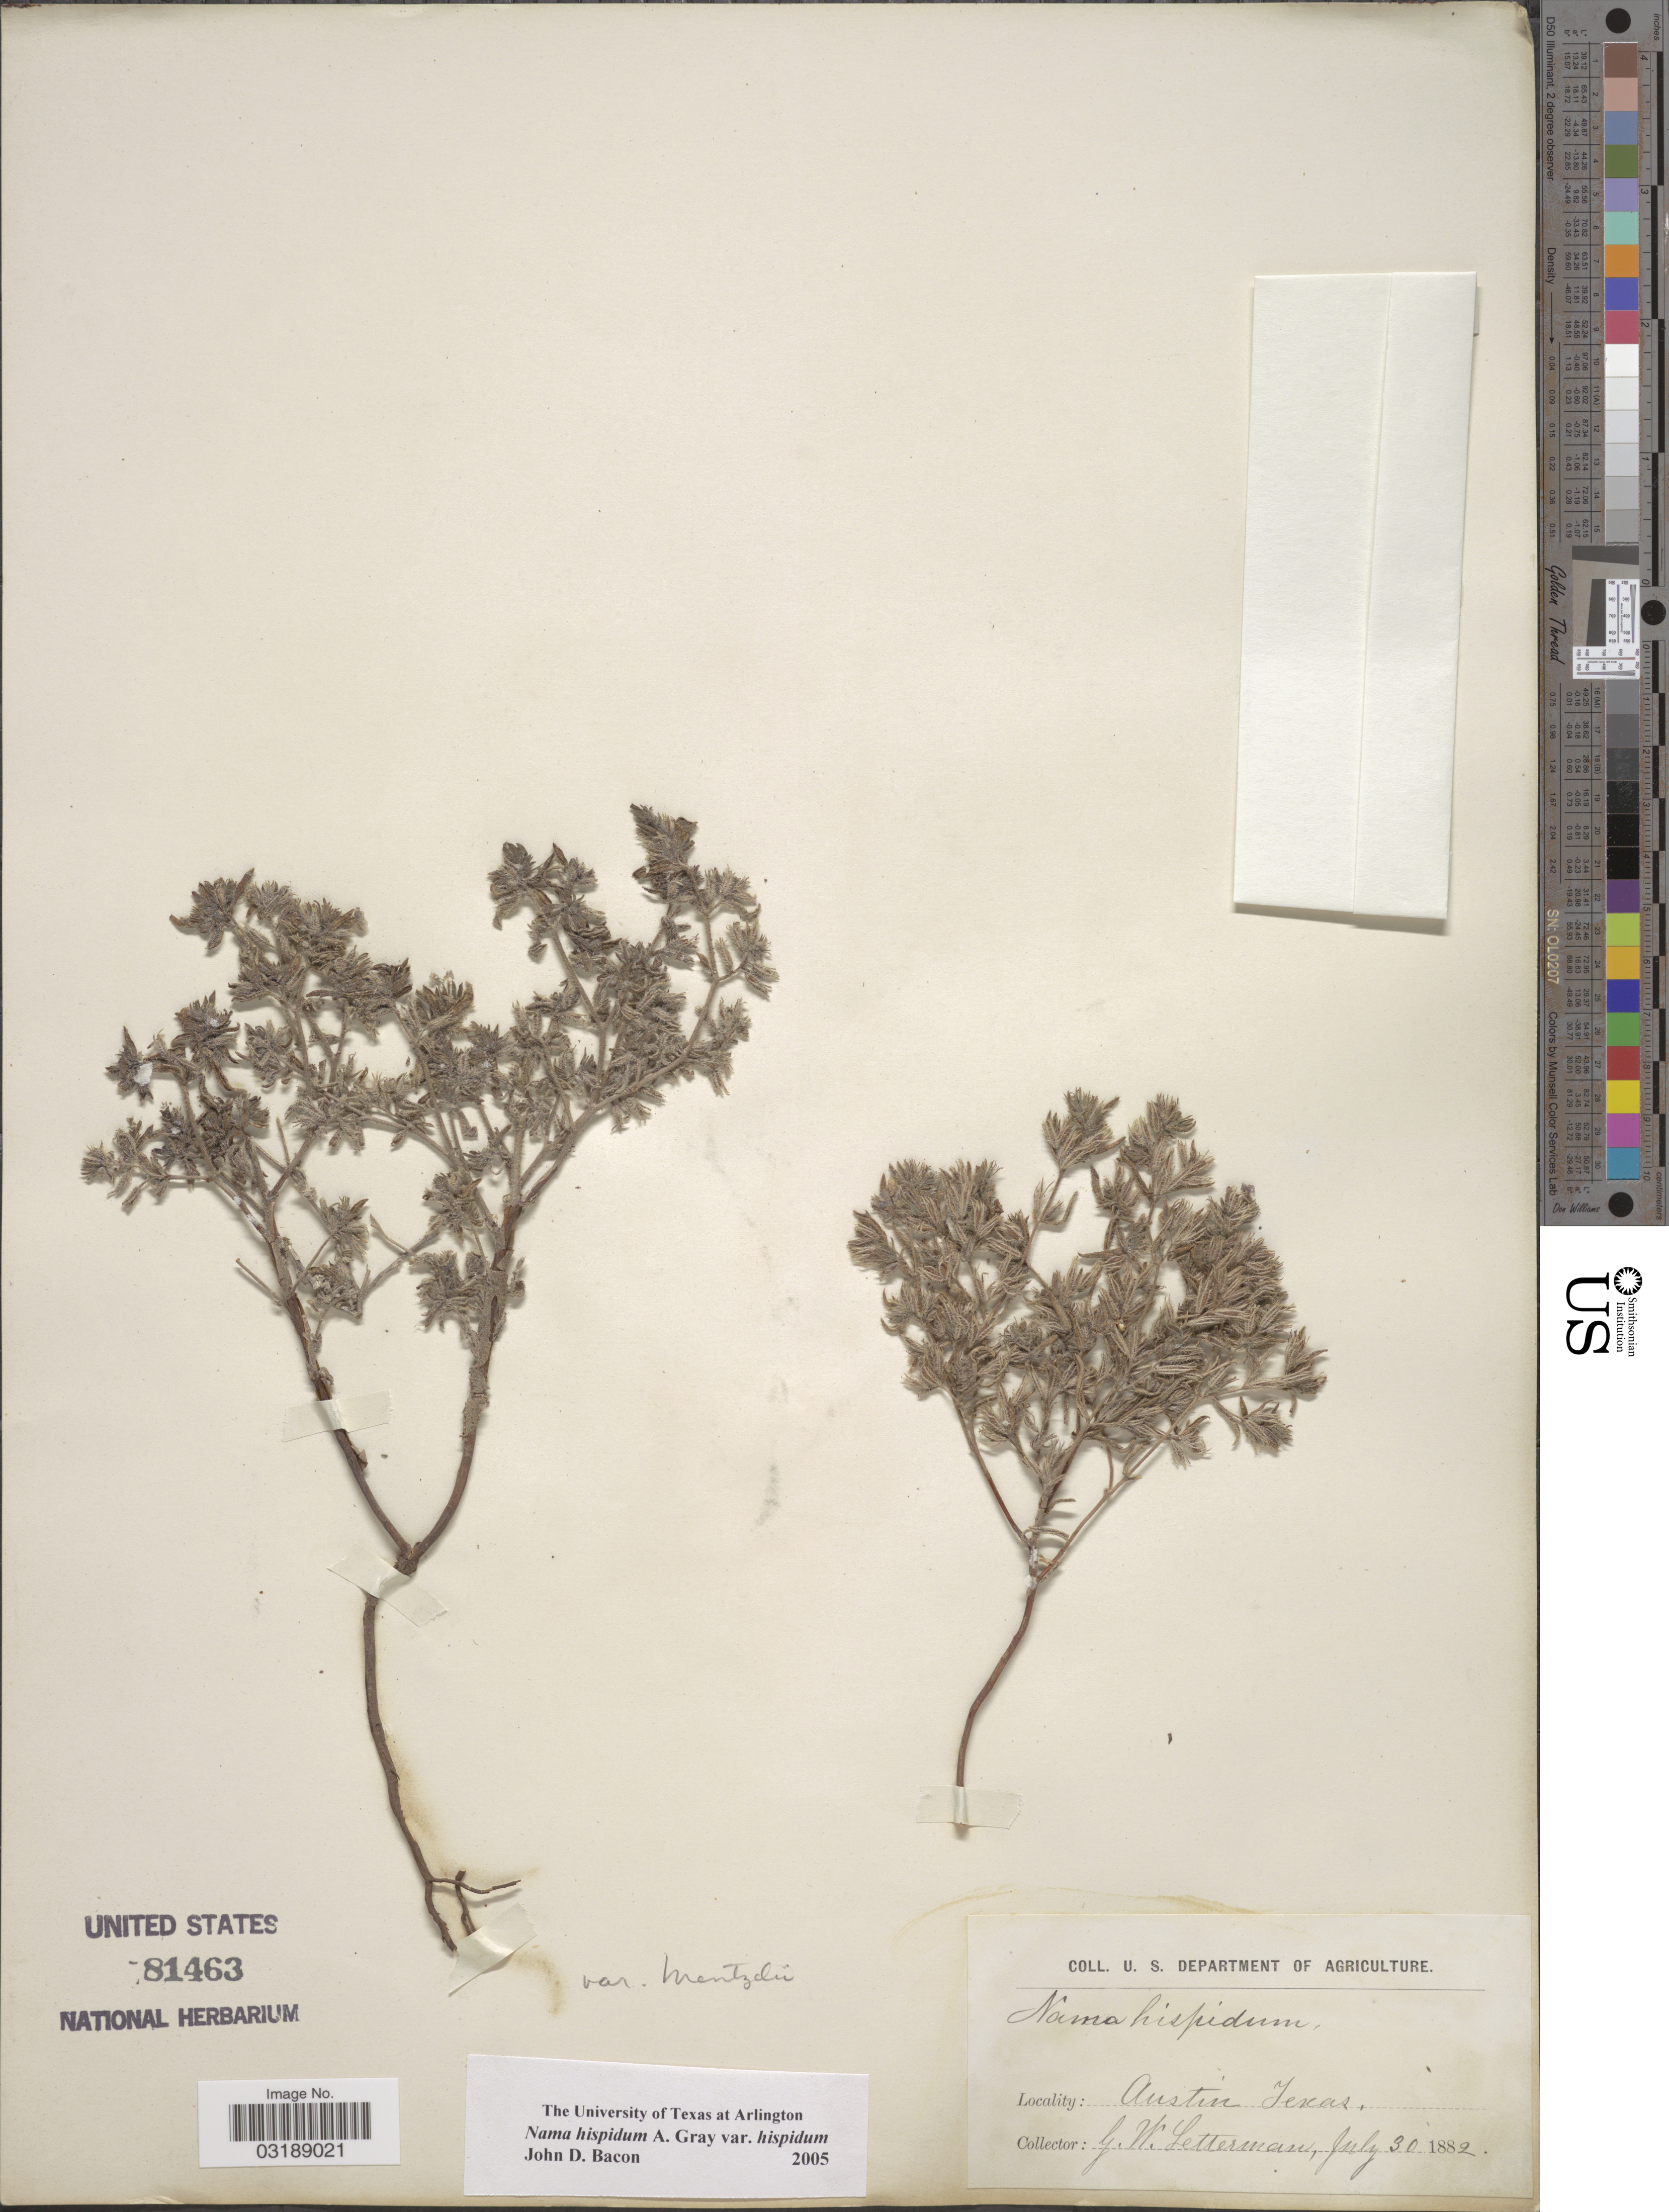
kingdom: Plantae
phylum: Tracheophyta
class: Magnoliopsida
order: Boraginales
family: Namaceae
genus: Nama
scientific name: Nama hispida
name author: A. Gray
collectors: G. W. Letterman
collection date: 1882-07-30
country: United States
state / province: Texas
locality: Austin.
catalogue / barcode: US 81463